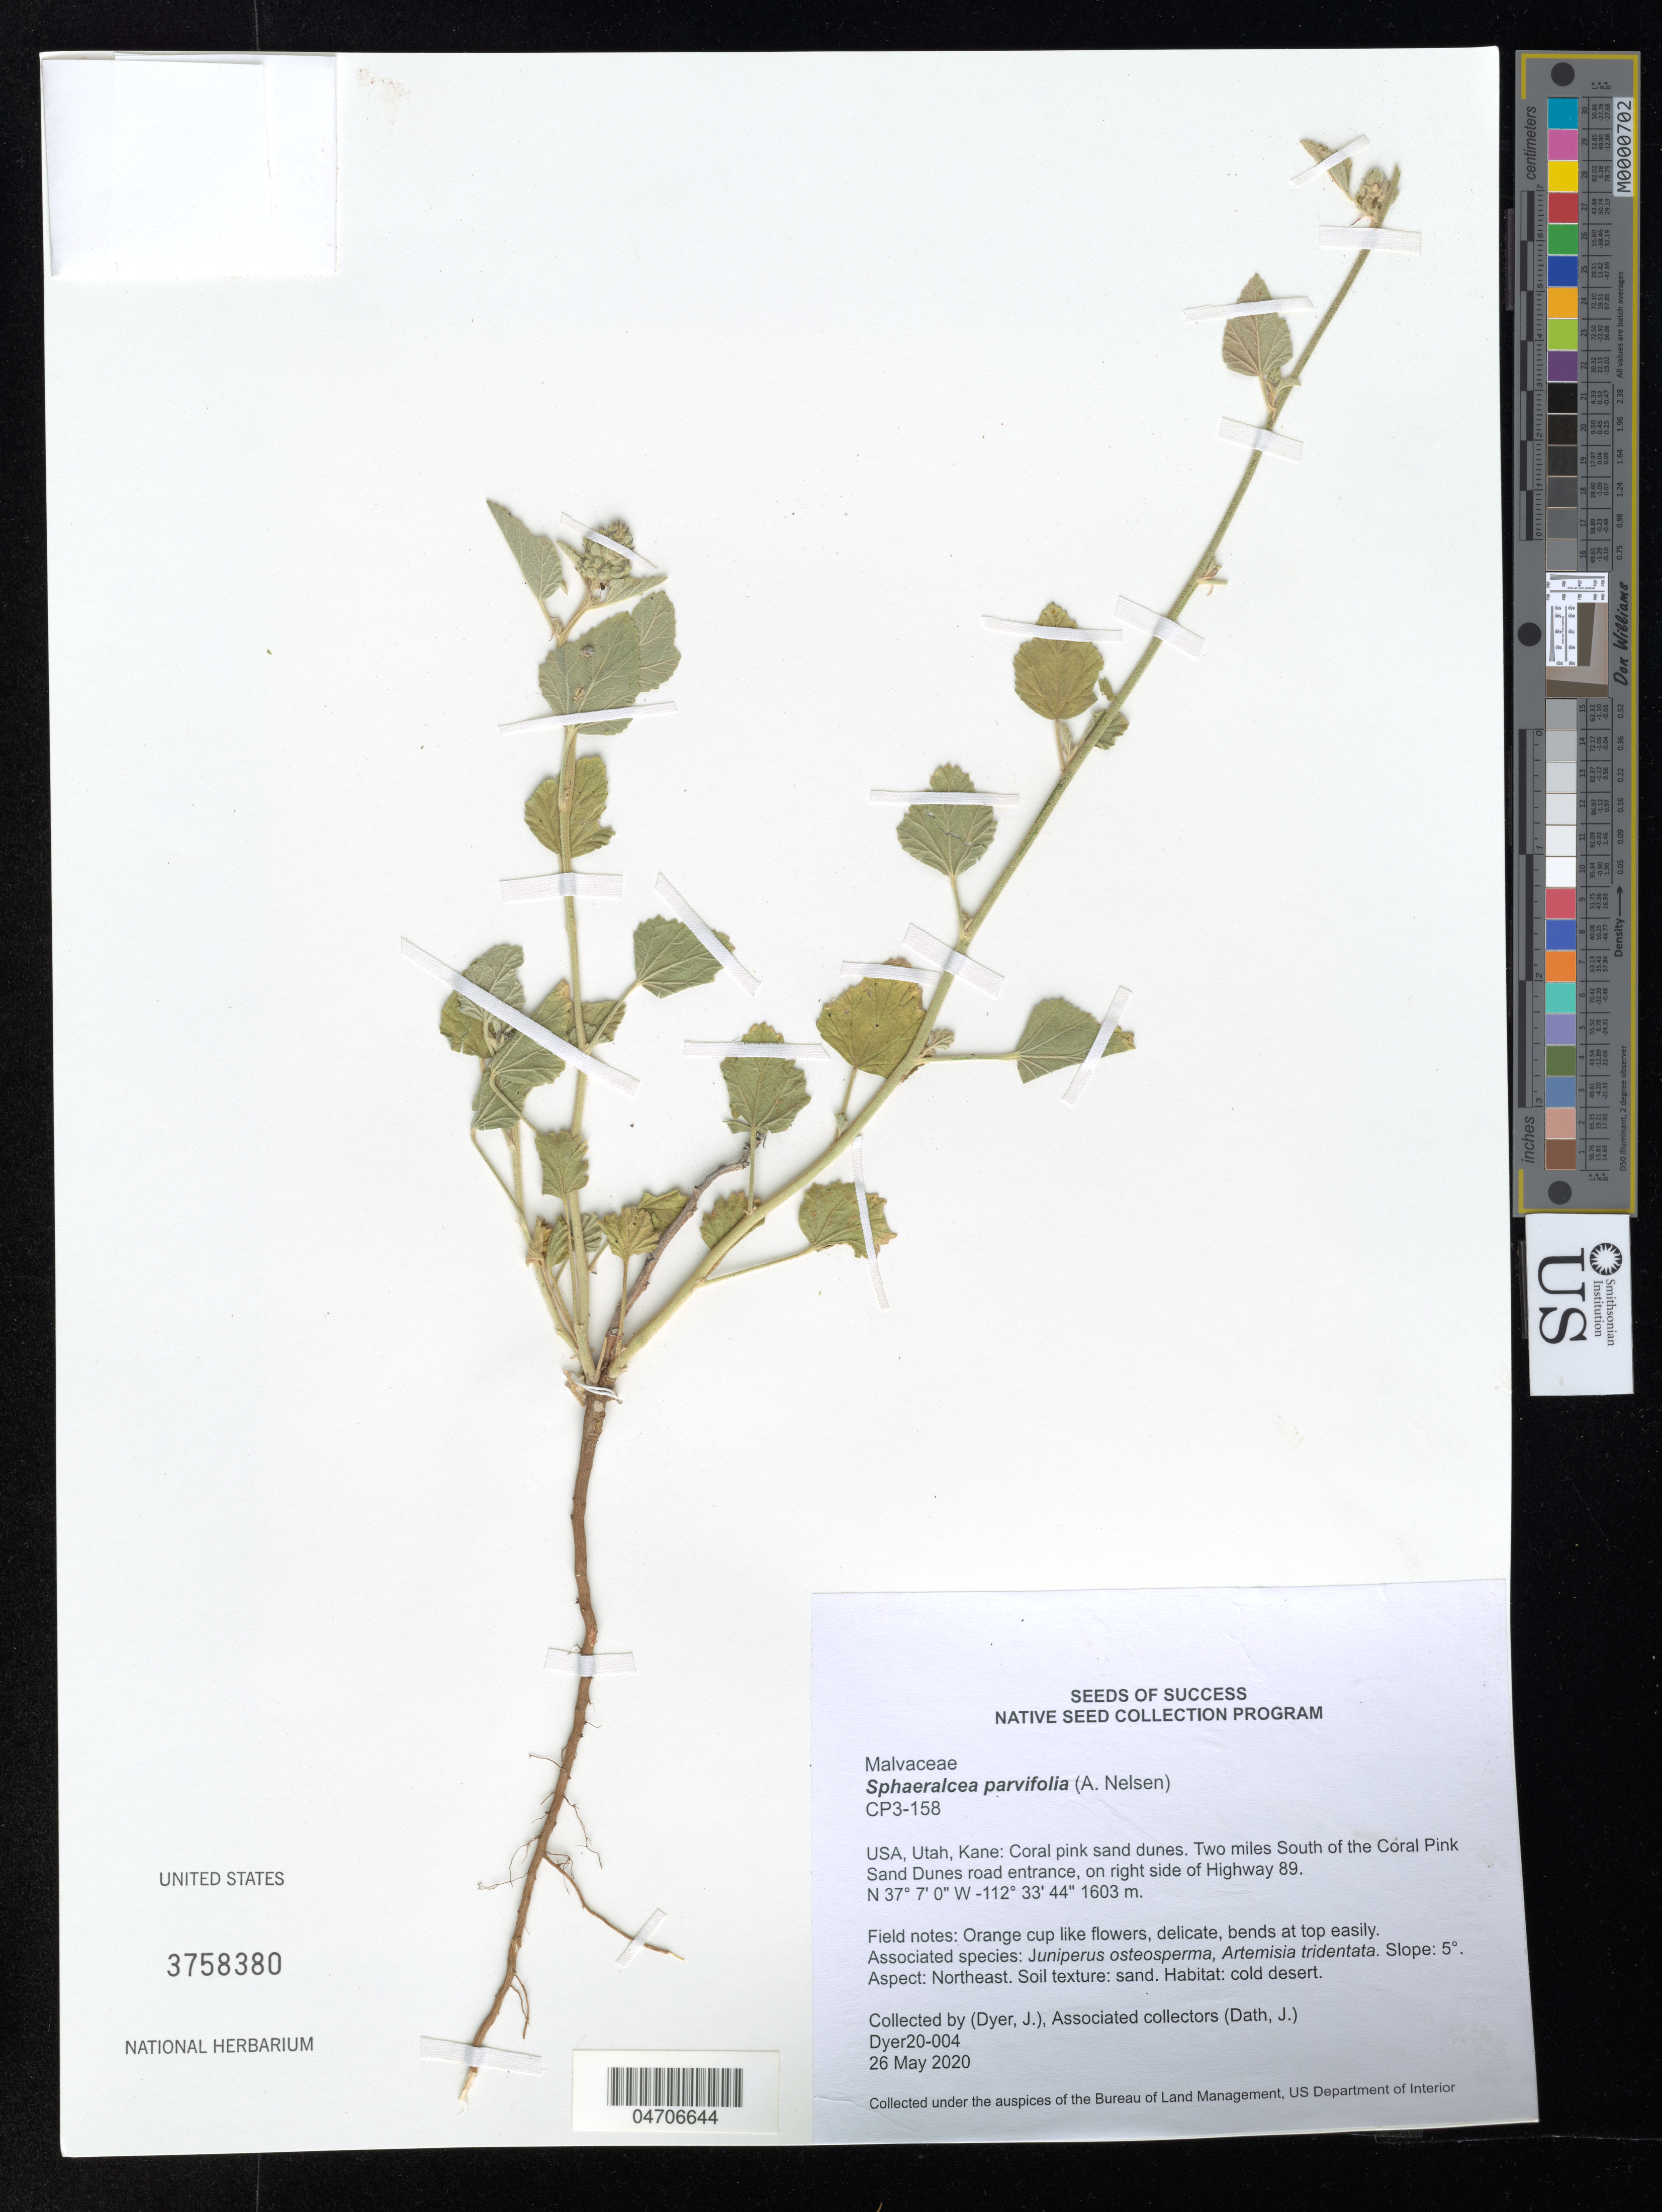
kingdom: Plantae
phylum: Tracheophyta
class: Magnoliopsida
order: Malvales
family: Malvaceae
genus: Sphaeralcea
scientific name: Sphaeralcea parvifolia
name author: A. Nelson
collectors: J. Dyer & B. Losee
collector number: Dyer20-004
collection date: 2020-05-26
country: United States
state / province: Utah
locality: Kane: Coral pink sand dunes. Two miles South of the Coral Pink Sand Dunes road entrance, on right side of Highway 89.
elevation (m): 1603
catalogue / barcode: US 3758380